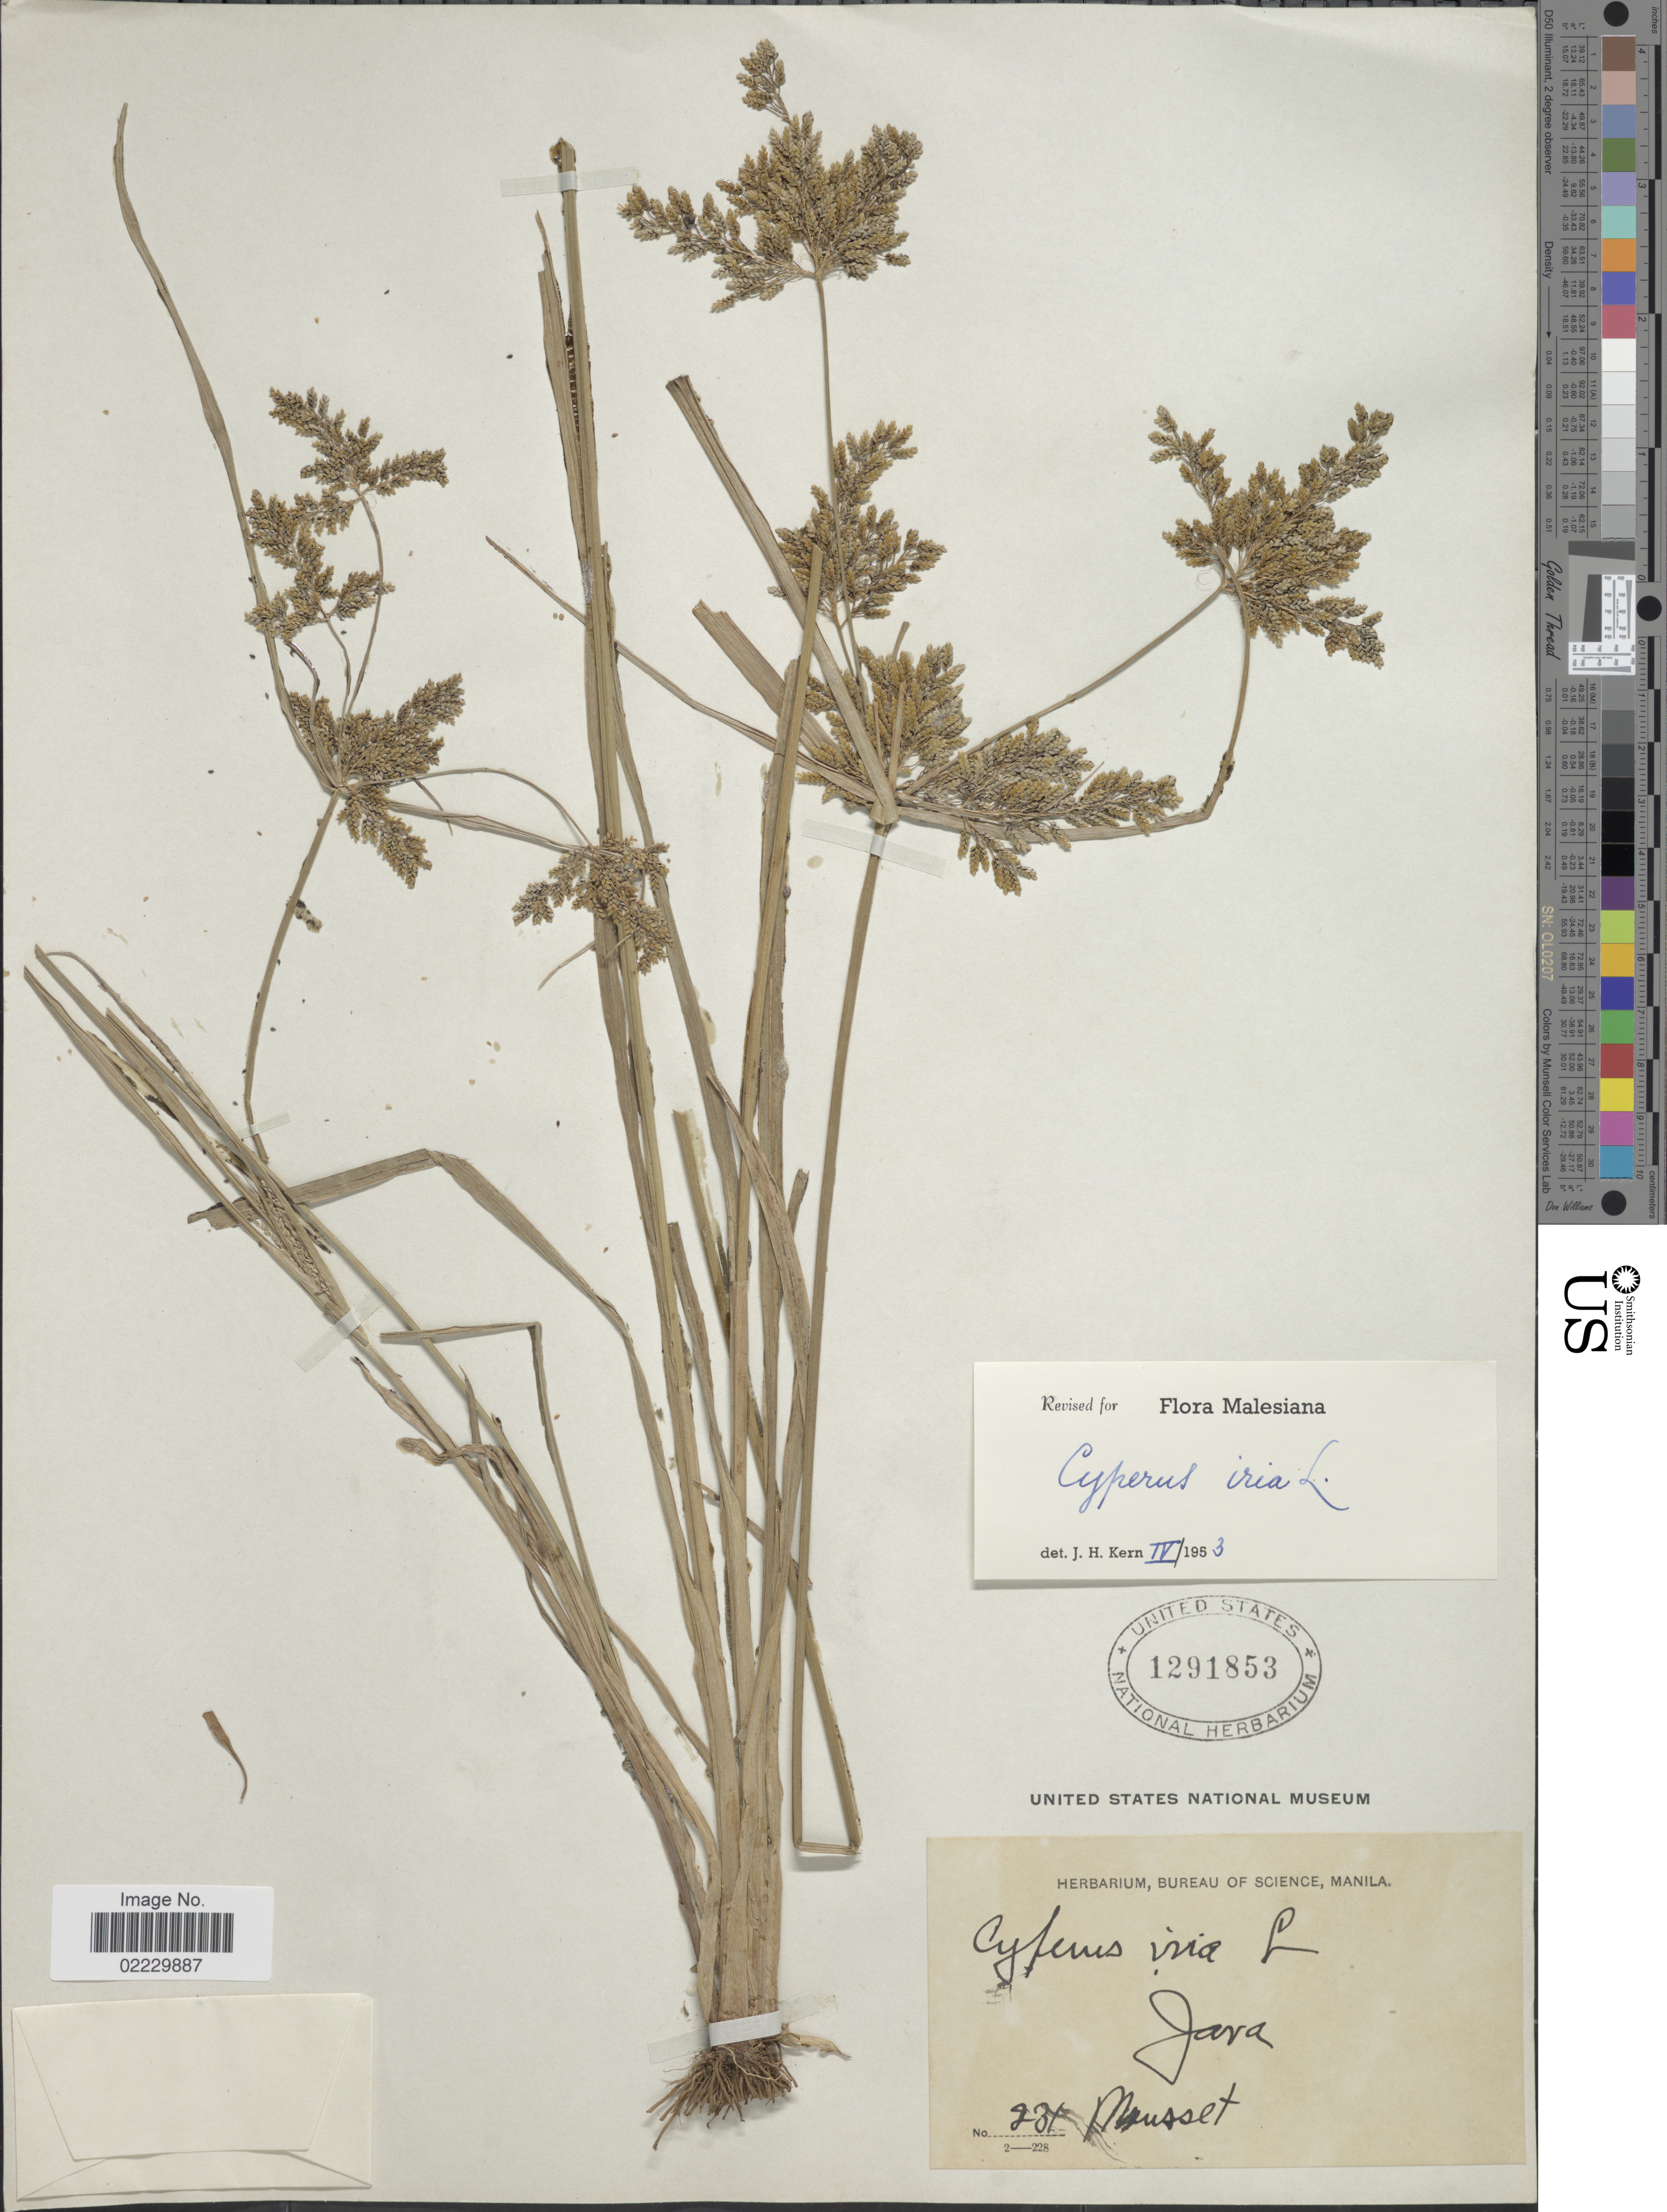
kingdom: Plantae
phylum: Tracheophyta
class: Liliopsida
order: Poales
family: Cyperaceae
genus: Cyperus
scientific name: Cyperus iria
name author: L.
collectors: Mousset, --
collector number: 231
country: Indonesia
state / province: Java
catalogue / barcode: US 1291853